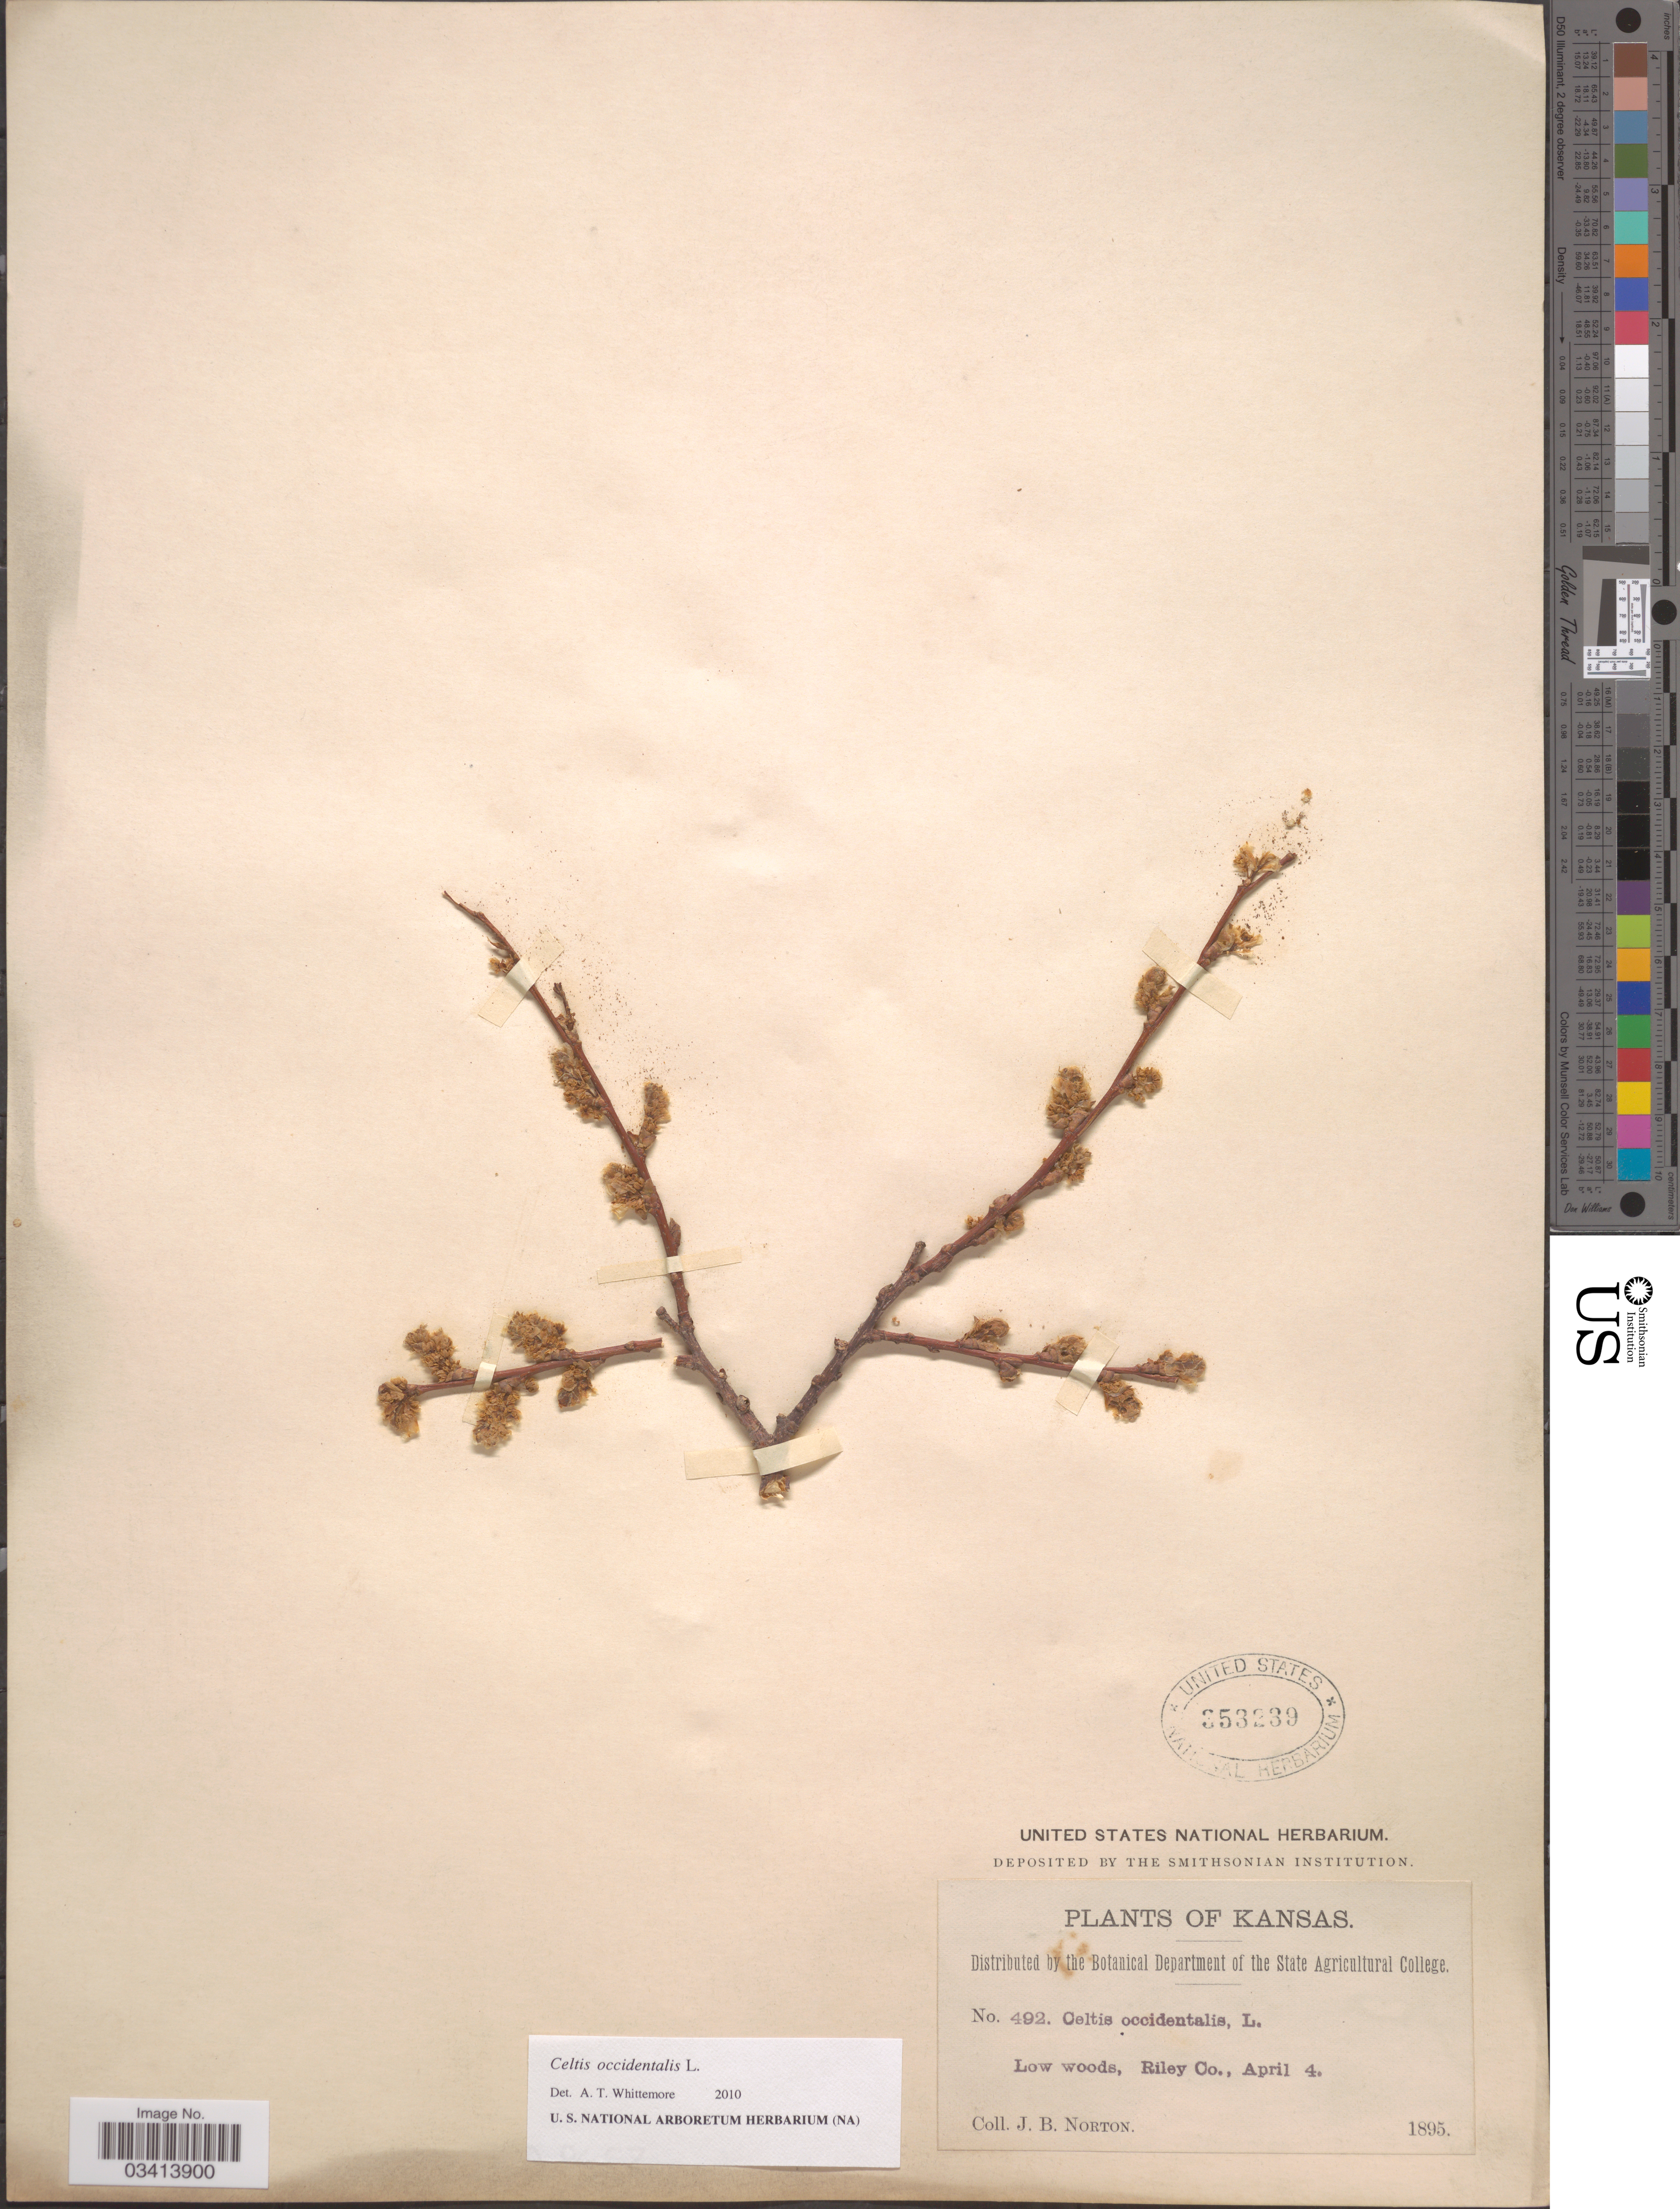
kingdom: Plantae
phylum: Tracheophyta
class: Magnoliopsida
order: Rosales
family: Cannabaceae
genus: Celtis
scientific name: Celtis occidentalis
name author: L.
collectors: J. B. Norton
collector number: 492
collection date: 1892-04-04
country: United States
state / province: Kansas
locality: Riley Co.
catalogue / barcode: US 353239